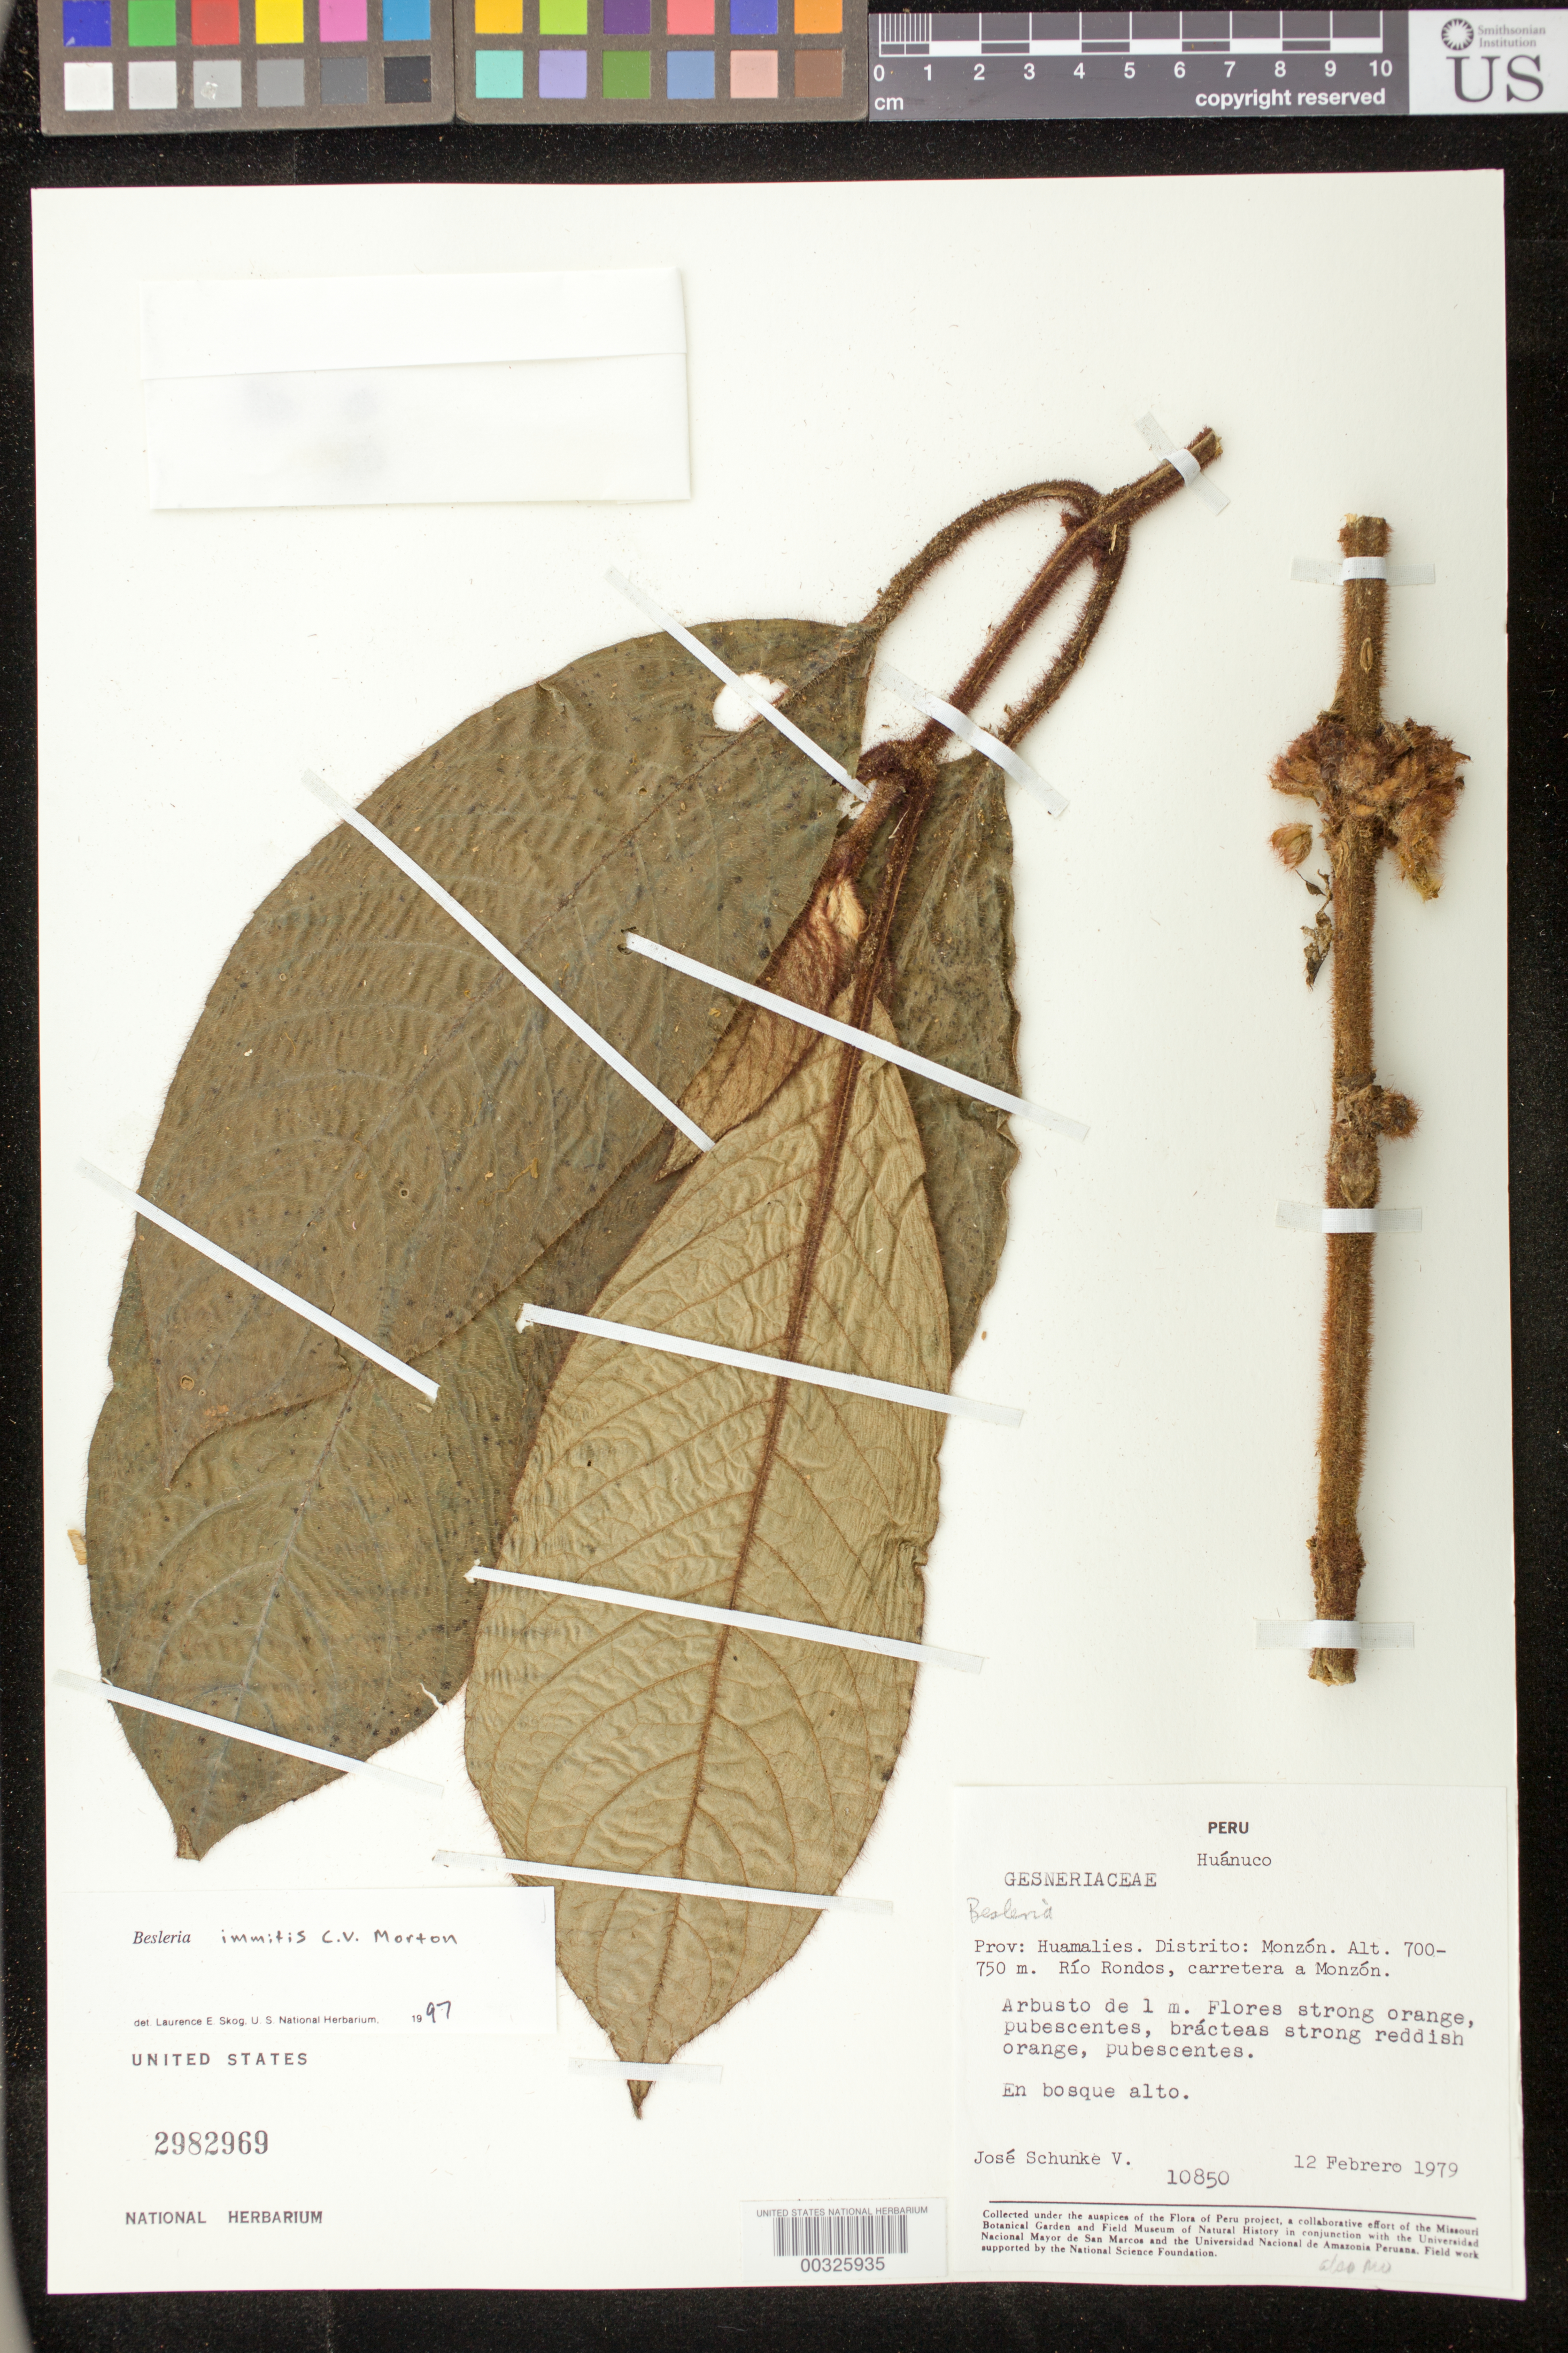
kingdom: Plantae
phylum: Tracheophyta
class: Magnoliopsida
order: Lamiales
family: Gesneriaceae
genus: Besleria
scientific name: Besleria immitis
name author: C.V. Morton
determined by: Skog, Laurence E.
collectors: J. Schunke Vigo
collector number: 10850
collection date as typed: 12 Feb 1979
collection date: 1979-02-12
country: Peru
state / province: Huánuco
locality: Prov. Huamalies, dtto. Monzón; Río Rondos, carretera a Monzón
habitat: En bosque alto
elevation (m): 700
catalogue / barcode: US 2982969